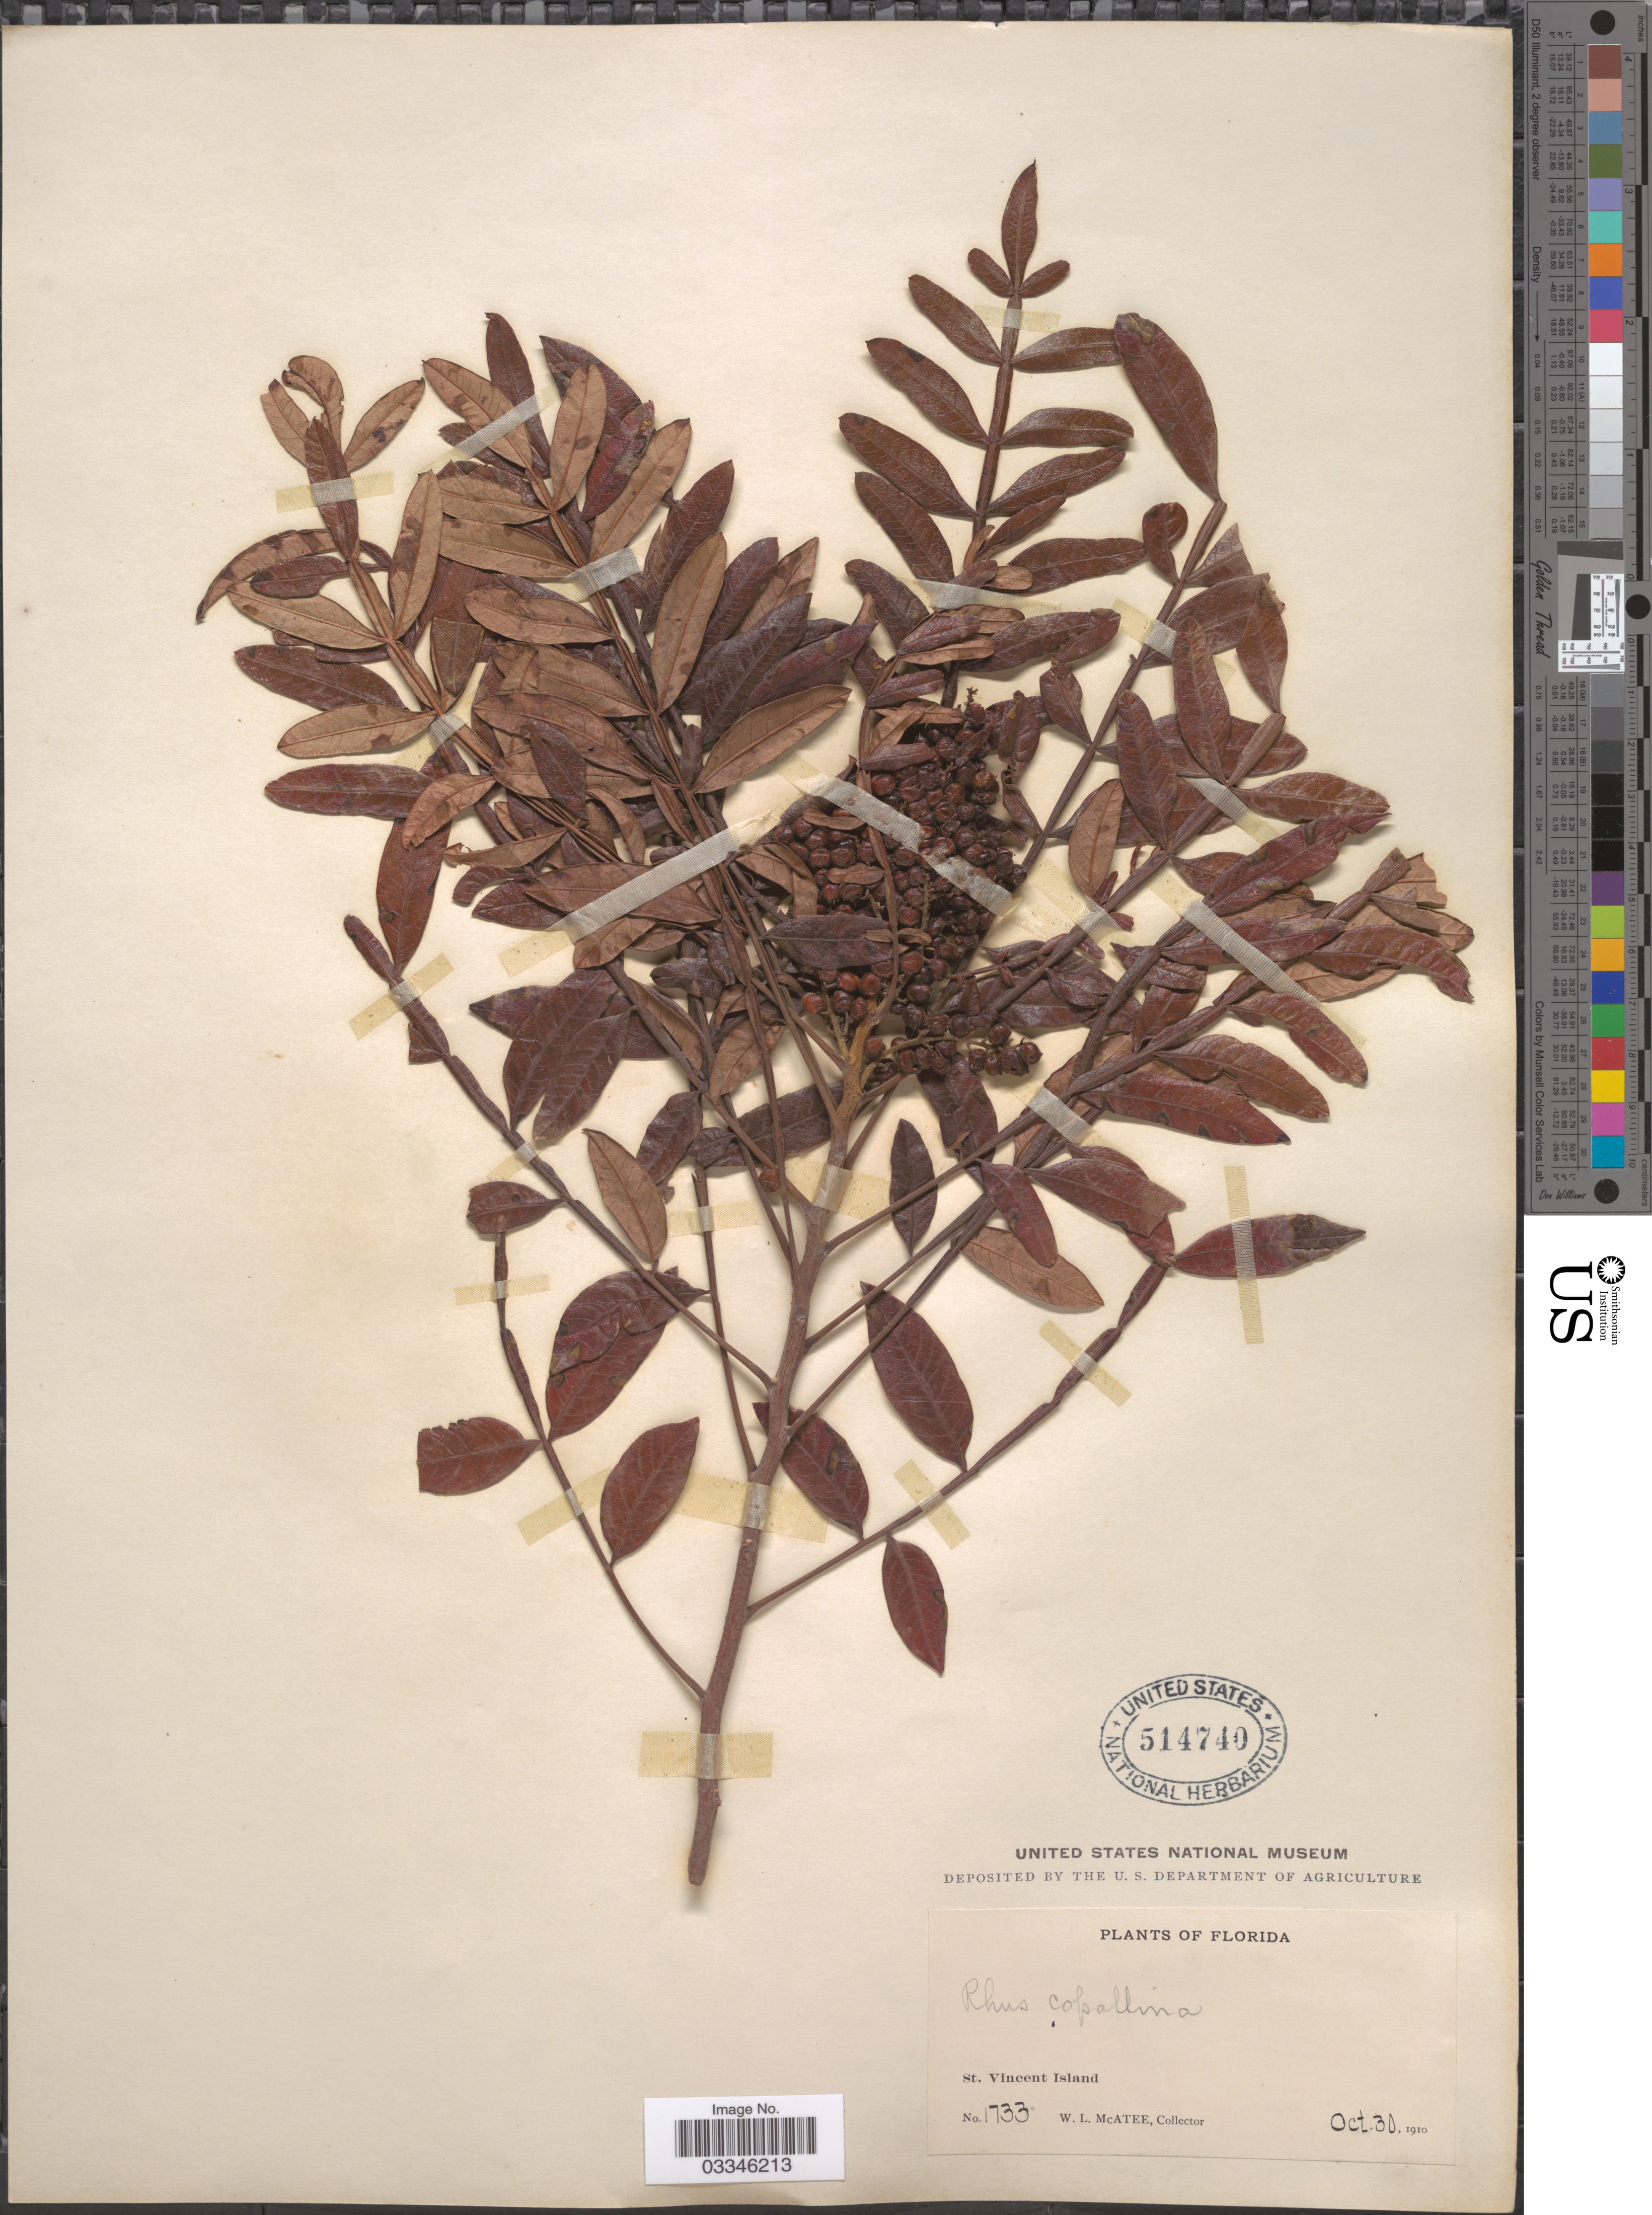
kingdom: Plantae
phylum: Tracheophyta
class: Magnoliopsida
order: Sapindales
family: Anacardiaceae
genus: Rhus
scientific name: Rhus leucantha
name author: Jacq.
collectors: W. McAtee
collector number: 1733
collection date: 1910-10-30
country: United States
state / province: Florida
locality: St. Vincent Island.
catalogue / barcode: US 514740